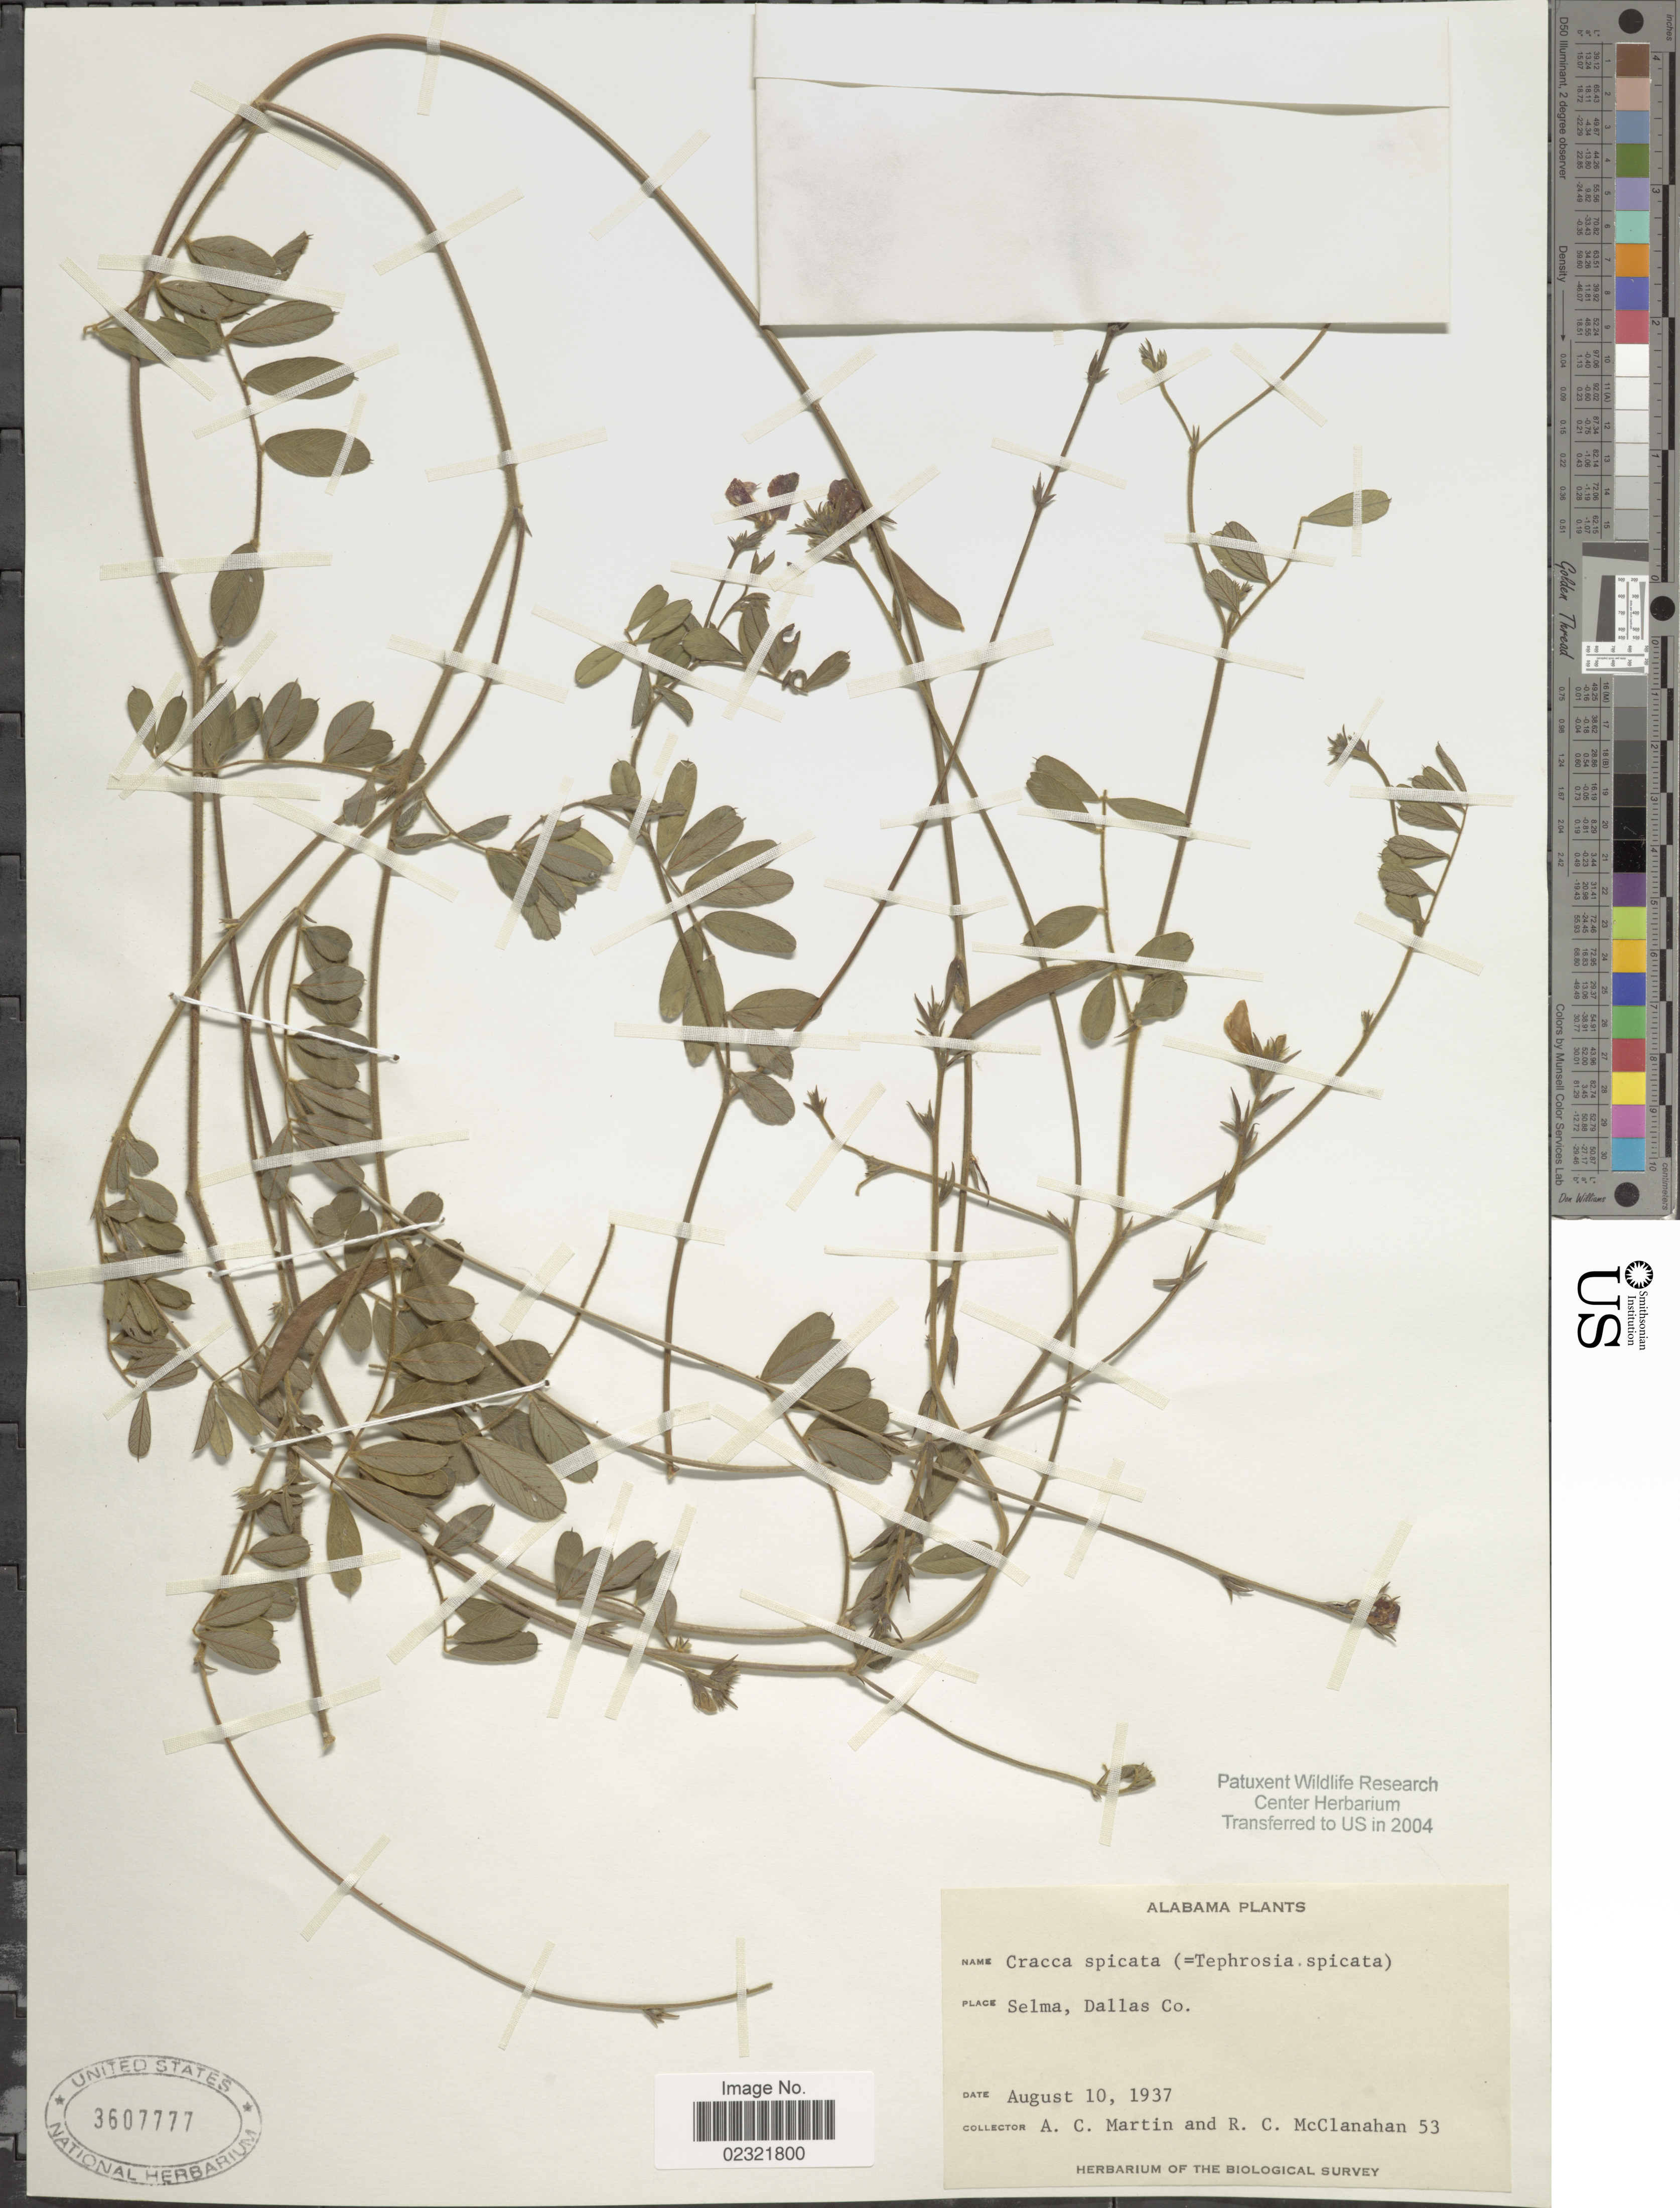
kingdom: Plantae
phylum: Tracheophyta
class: Magnoliopsida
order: Fabales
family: Fabaceae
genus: Tephrosia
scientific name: Tephrosia spicata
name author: (Walter) Torr. & A. Gray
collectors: A. C. Martin & R. McClanahan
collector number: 53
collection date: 1937-08-10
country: United States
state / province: Alabama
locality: Selma, Dallas Co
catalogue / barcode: US 3607777